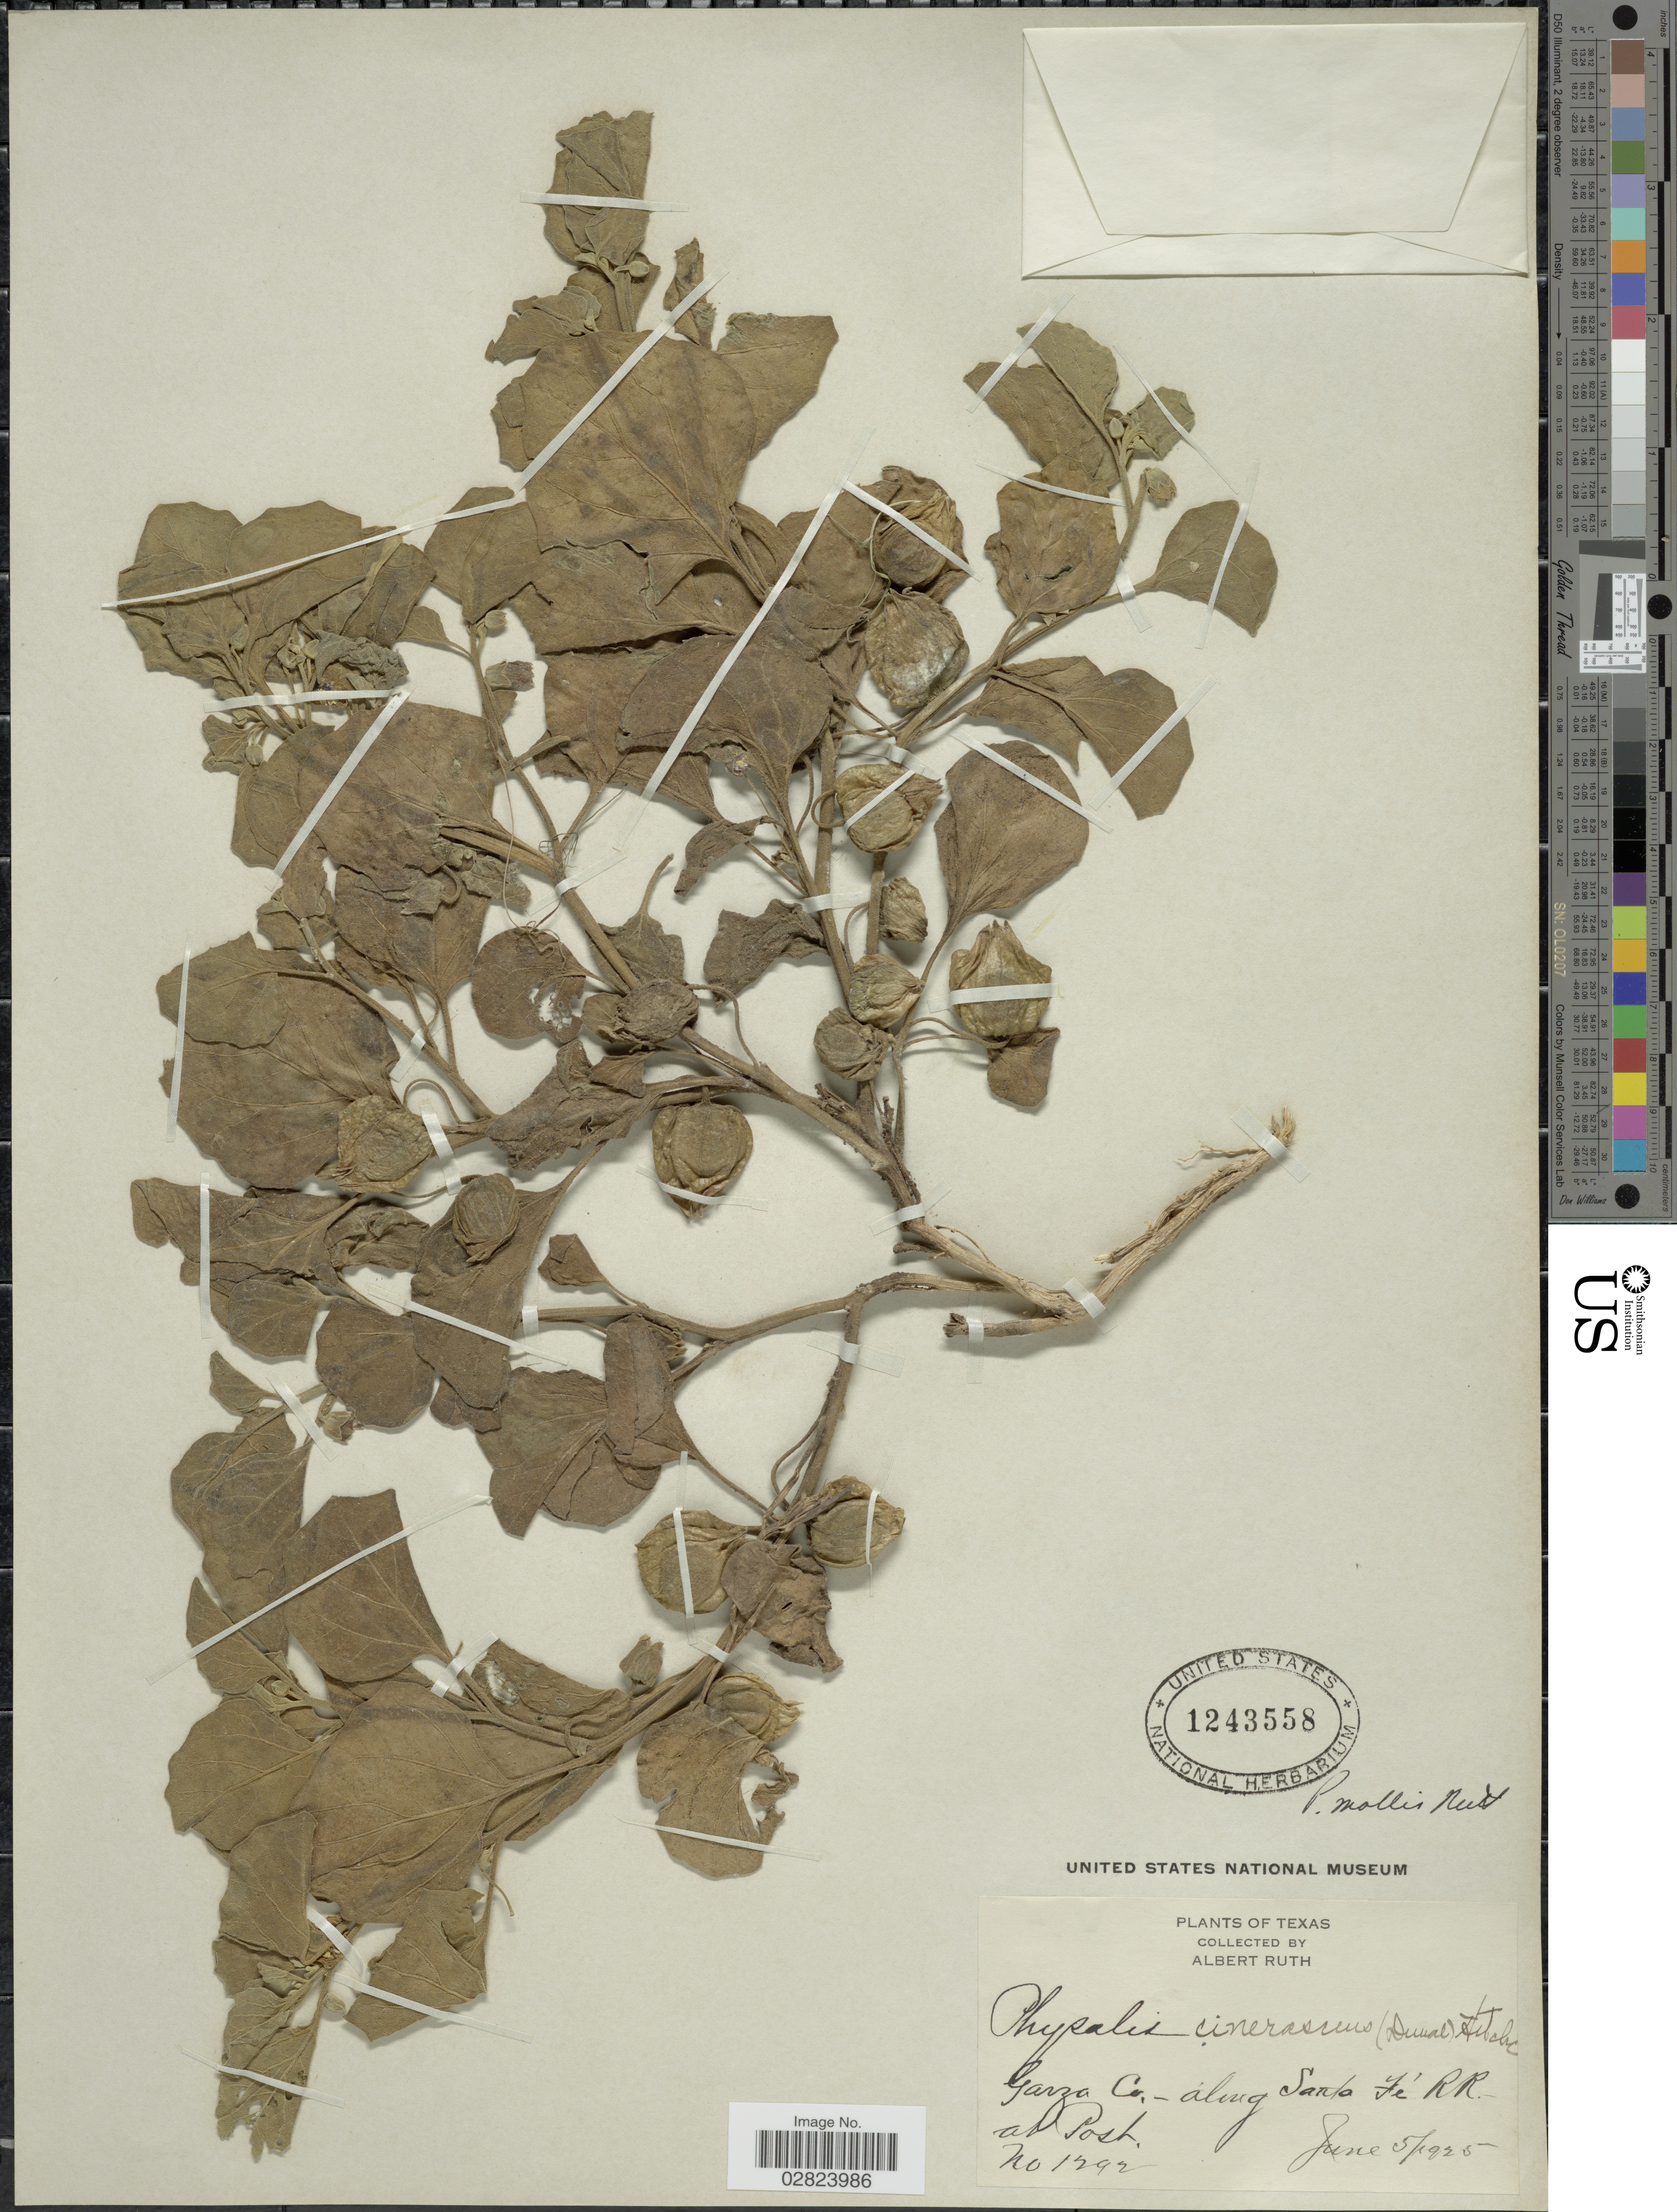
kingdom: Plantae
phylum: Tracheophyta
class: Magnoliopsida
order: Solanales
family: Solanaceae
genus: Physalis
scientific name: Physalis mollis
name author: Nutt.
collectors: A. Ruth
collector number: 1292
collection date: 1925-06-05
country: United States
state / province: Texas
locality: Garza Co.- along Santa Fe' RR at Posh.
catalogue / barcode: US 1243558